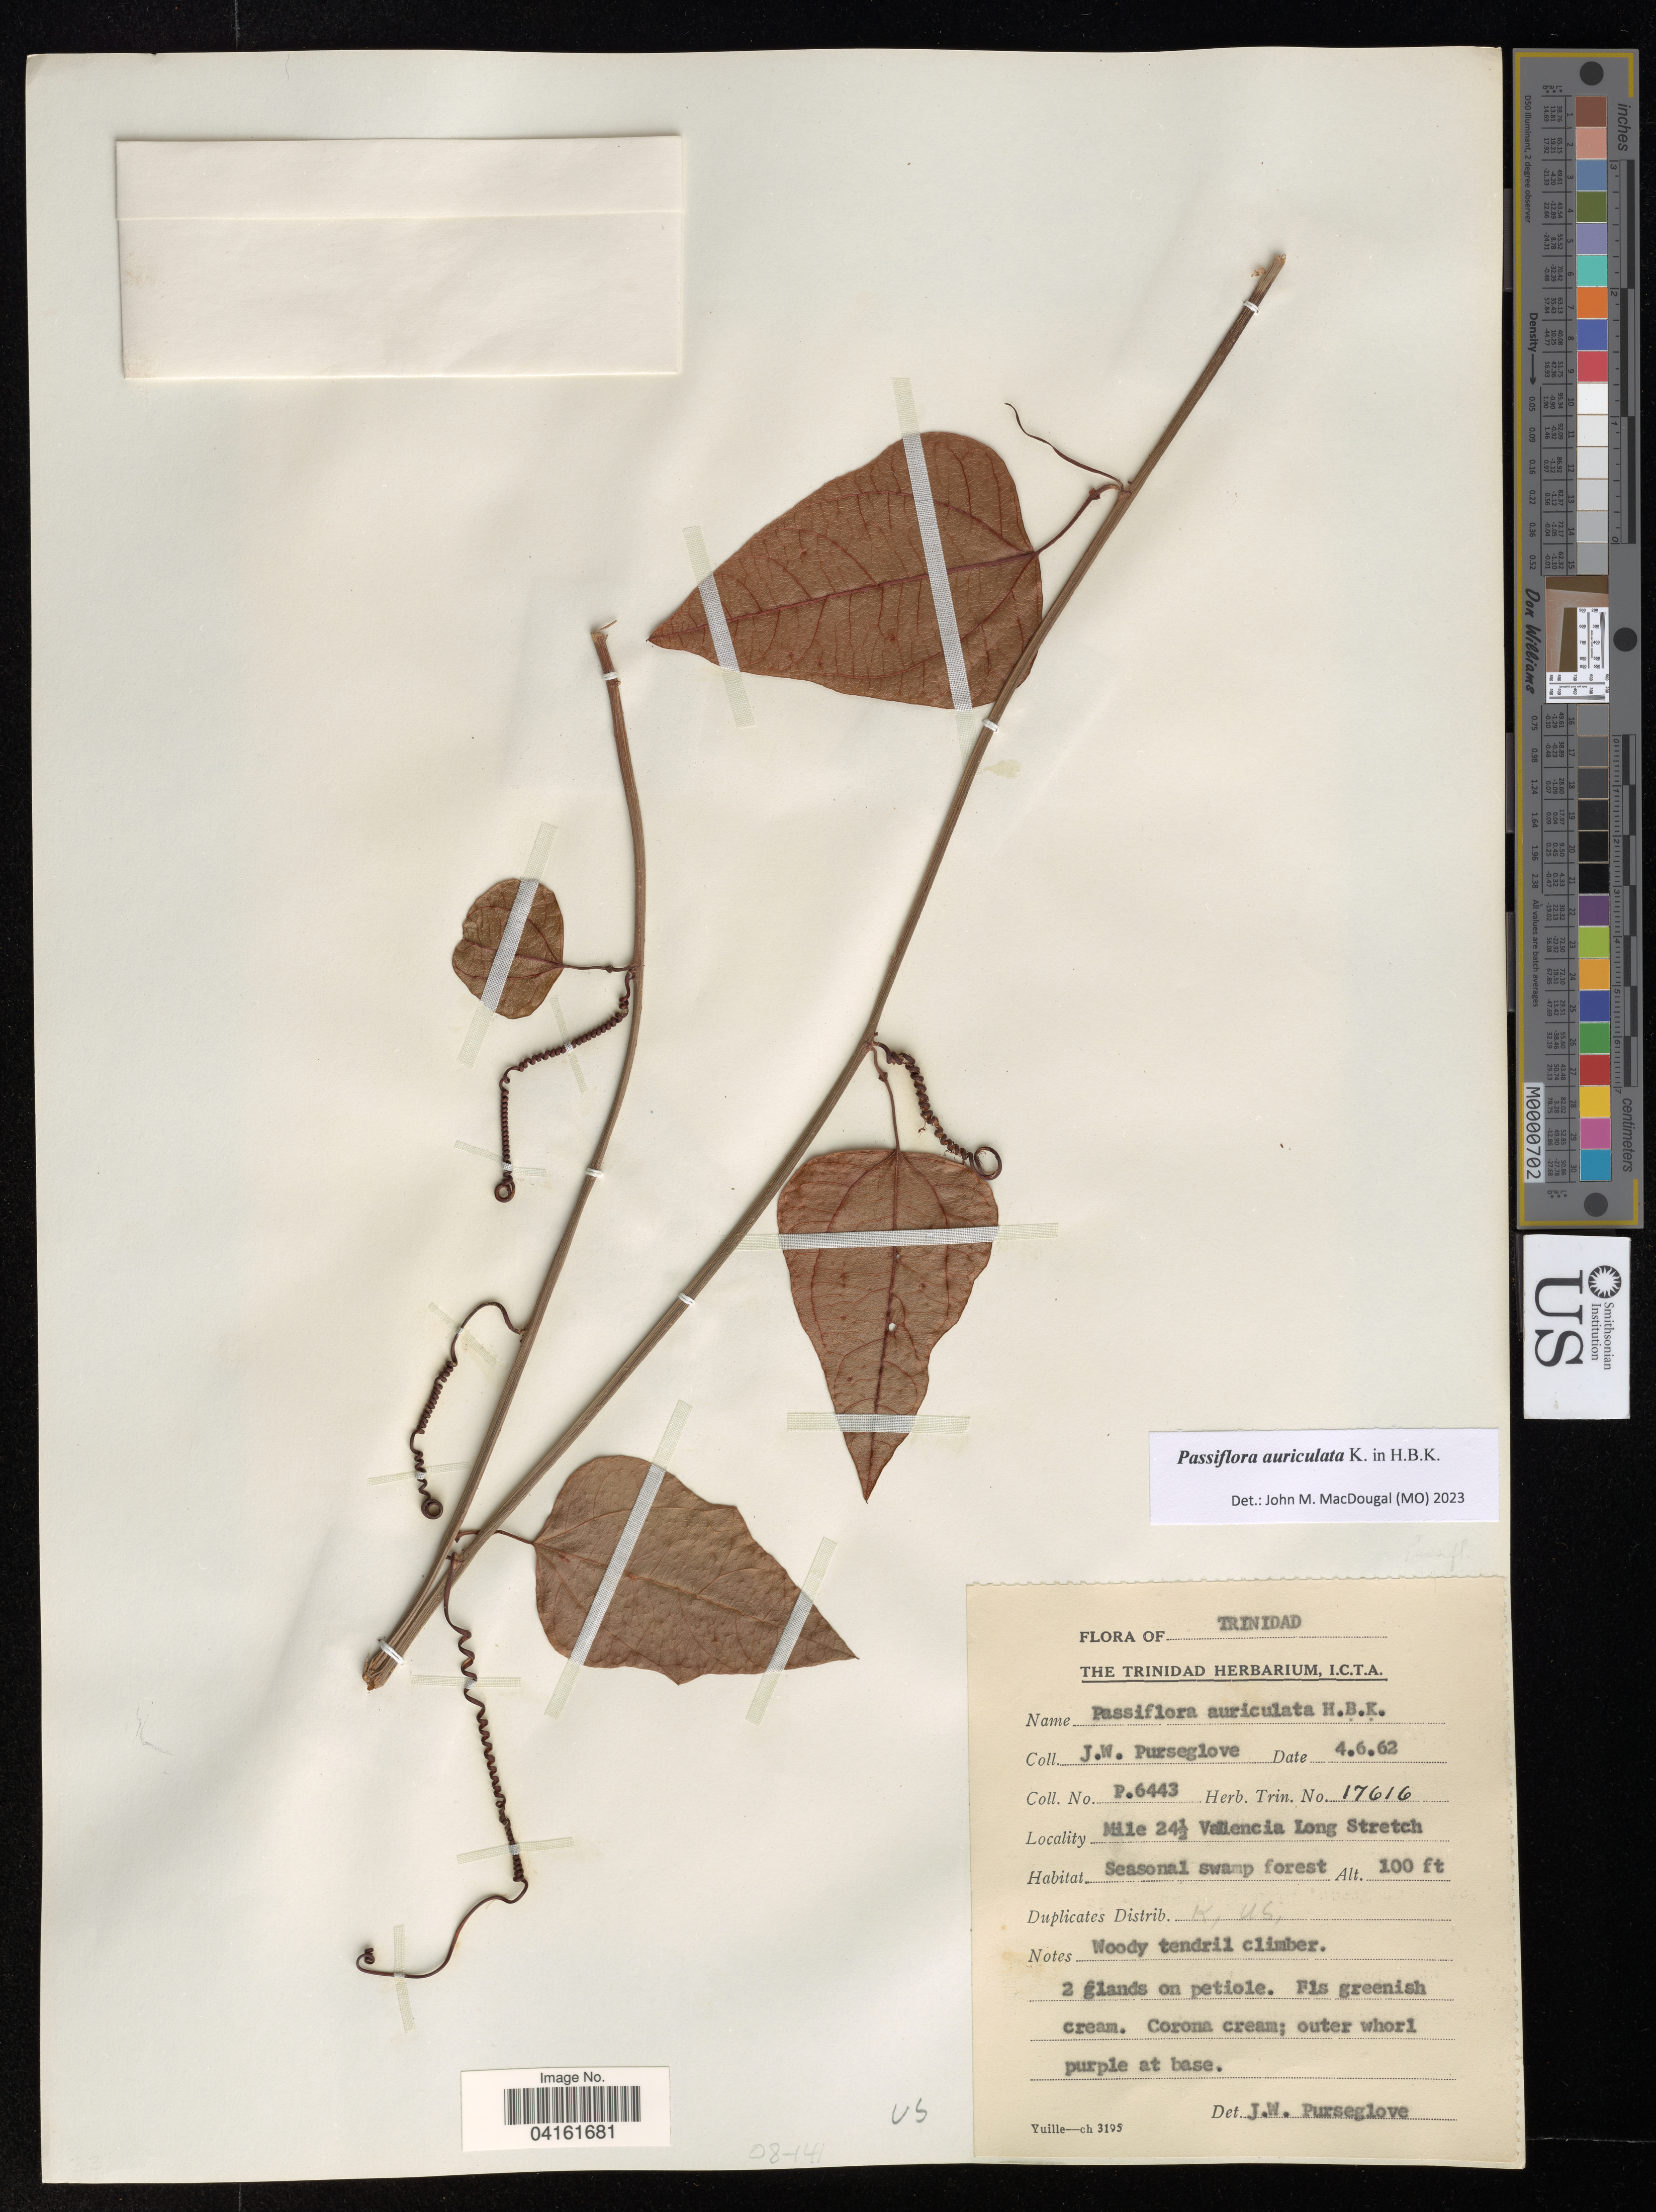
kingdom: Plantae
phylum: Tracheophyta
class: Magnoliopsida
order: Malpighiales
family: Passifloraceae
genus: Passiflora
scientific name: Passiflora auriculata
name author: Kunth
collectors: J. Purseglove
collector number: P.6443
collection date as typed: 4 6 62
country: Trinidad and Tobago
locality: Trinidad. Mile 24½ Vallencia Long Stretch.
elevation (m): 30